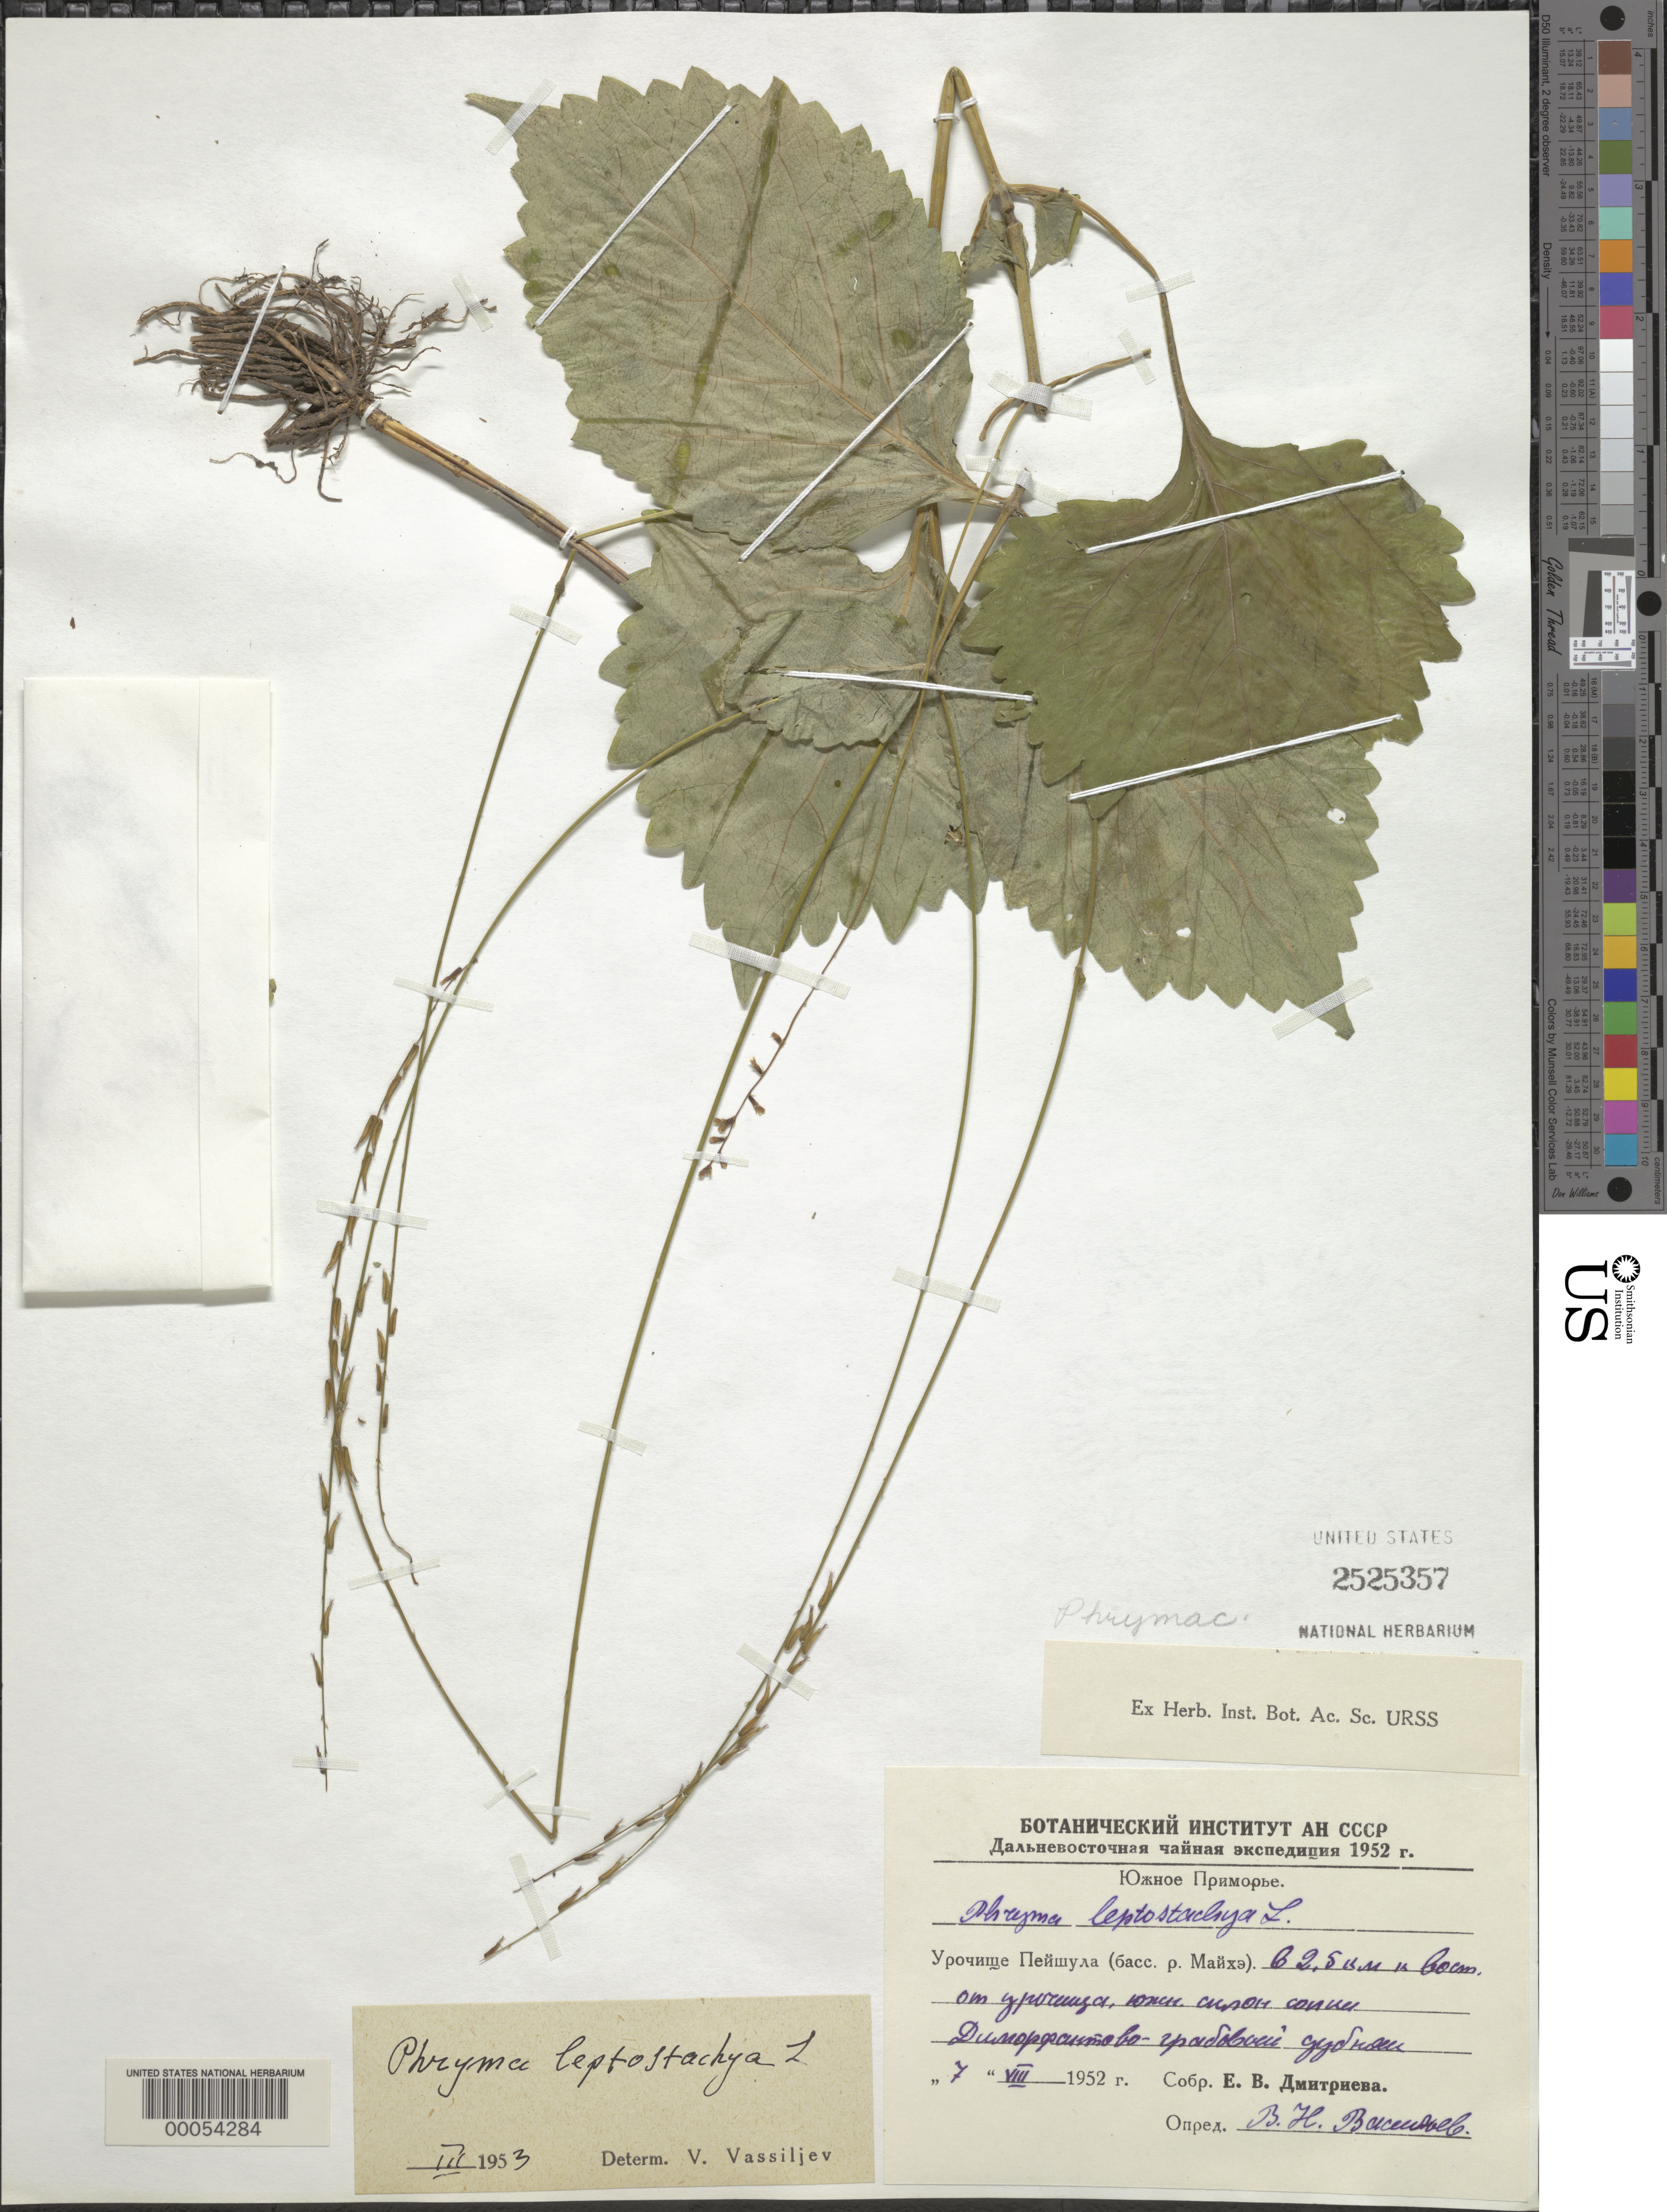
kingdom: Plantae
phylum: Tracheophyta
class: Magnoliopsida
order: Lamiales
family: Phrymaceae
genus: Phryma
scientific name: Phryma leptostachya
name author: L.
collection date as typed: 07 Aug 1952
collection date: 1952-08-07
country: Panama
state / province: Chiriquí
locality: Around San Felix.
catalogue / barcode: US 2525357